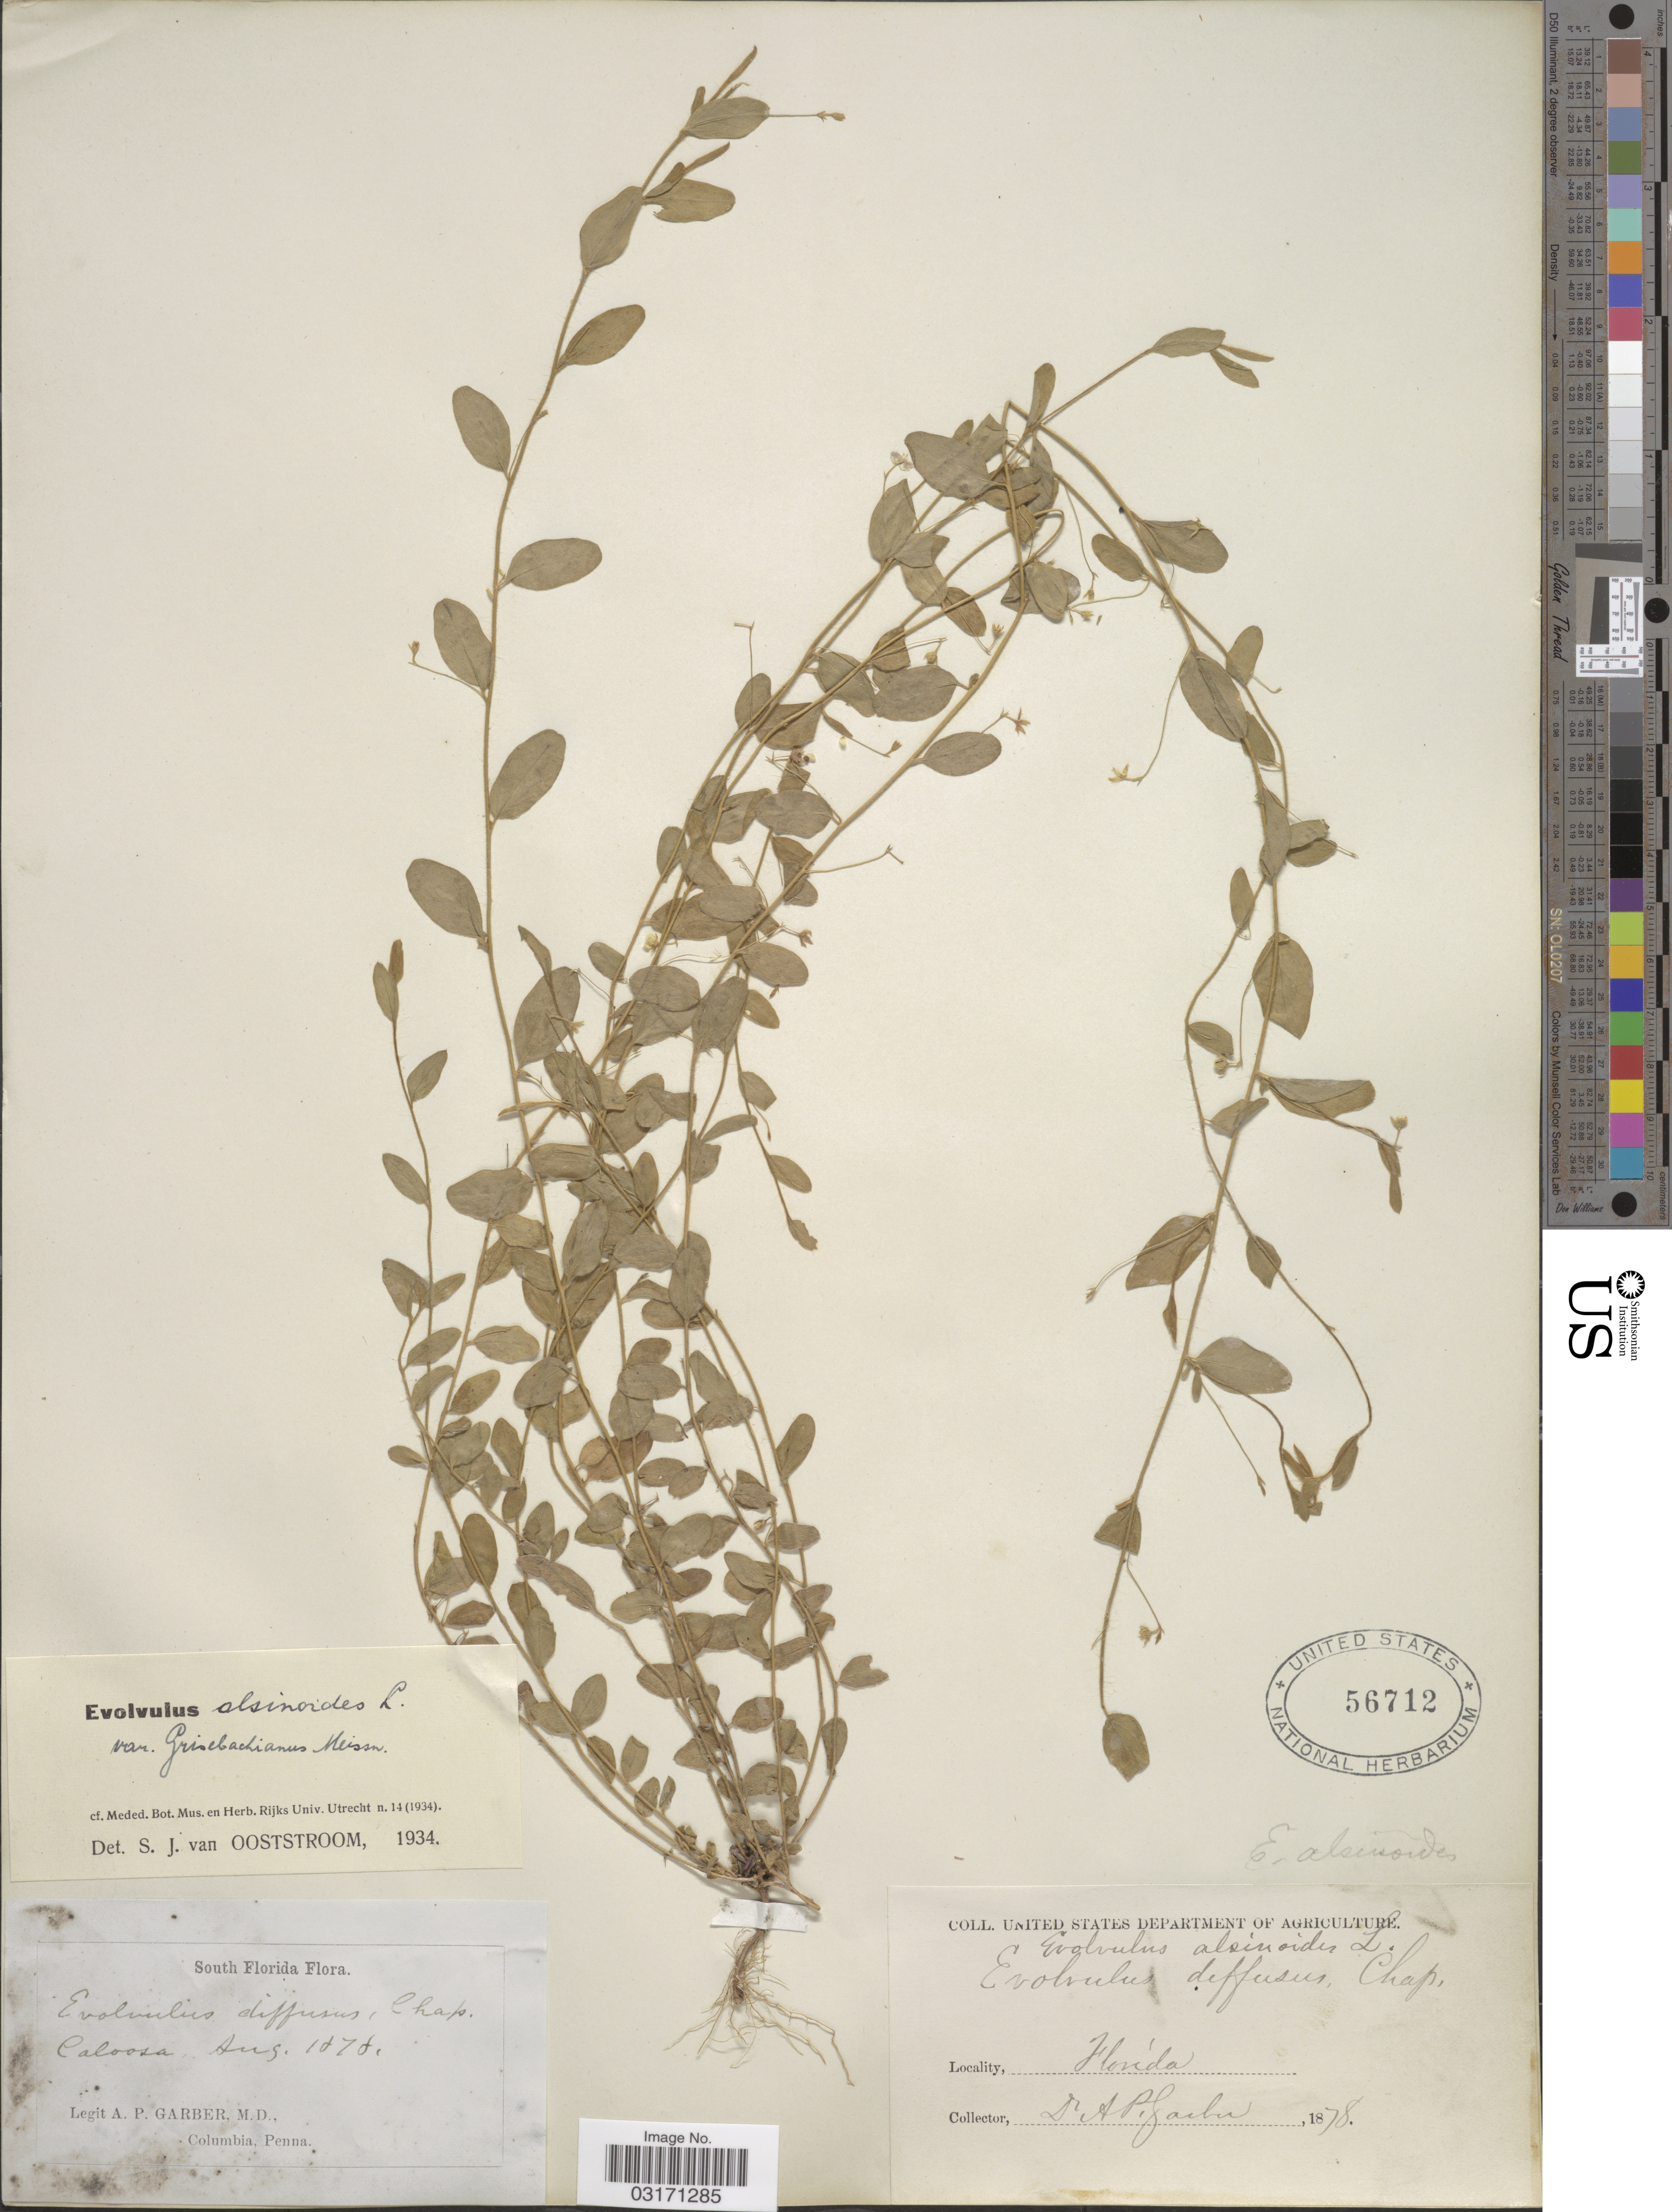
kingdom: Plantae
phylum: Tracheophyta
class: Magnoliopsida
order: Solanales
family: Convolvulaceae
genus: Evolvulus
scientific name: Evolvulus alsinoides var. grisebachianus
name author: Meisn.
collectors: A. P. Garber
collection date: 1878-08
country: United States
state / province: Florida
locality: Caloosa.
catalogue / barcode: US 56712